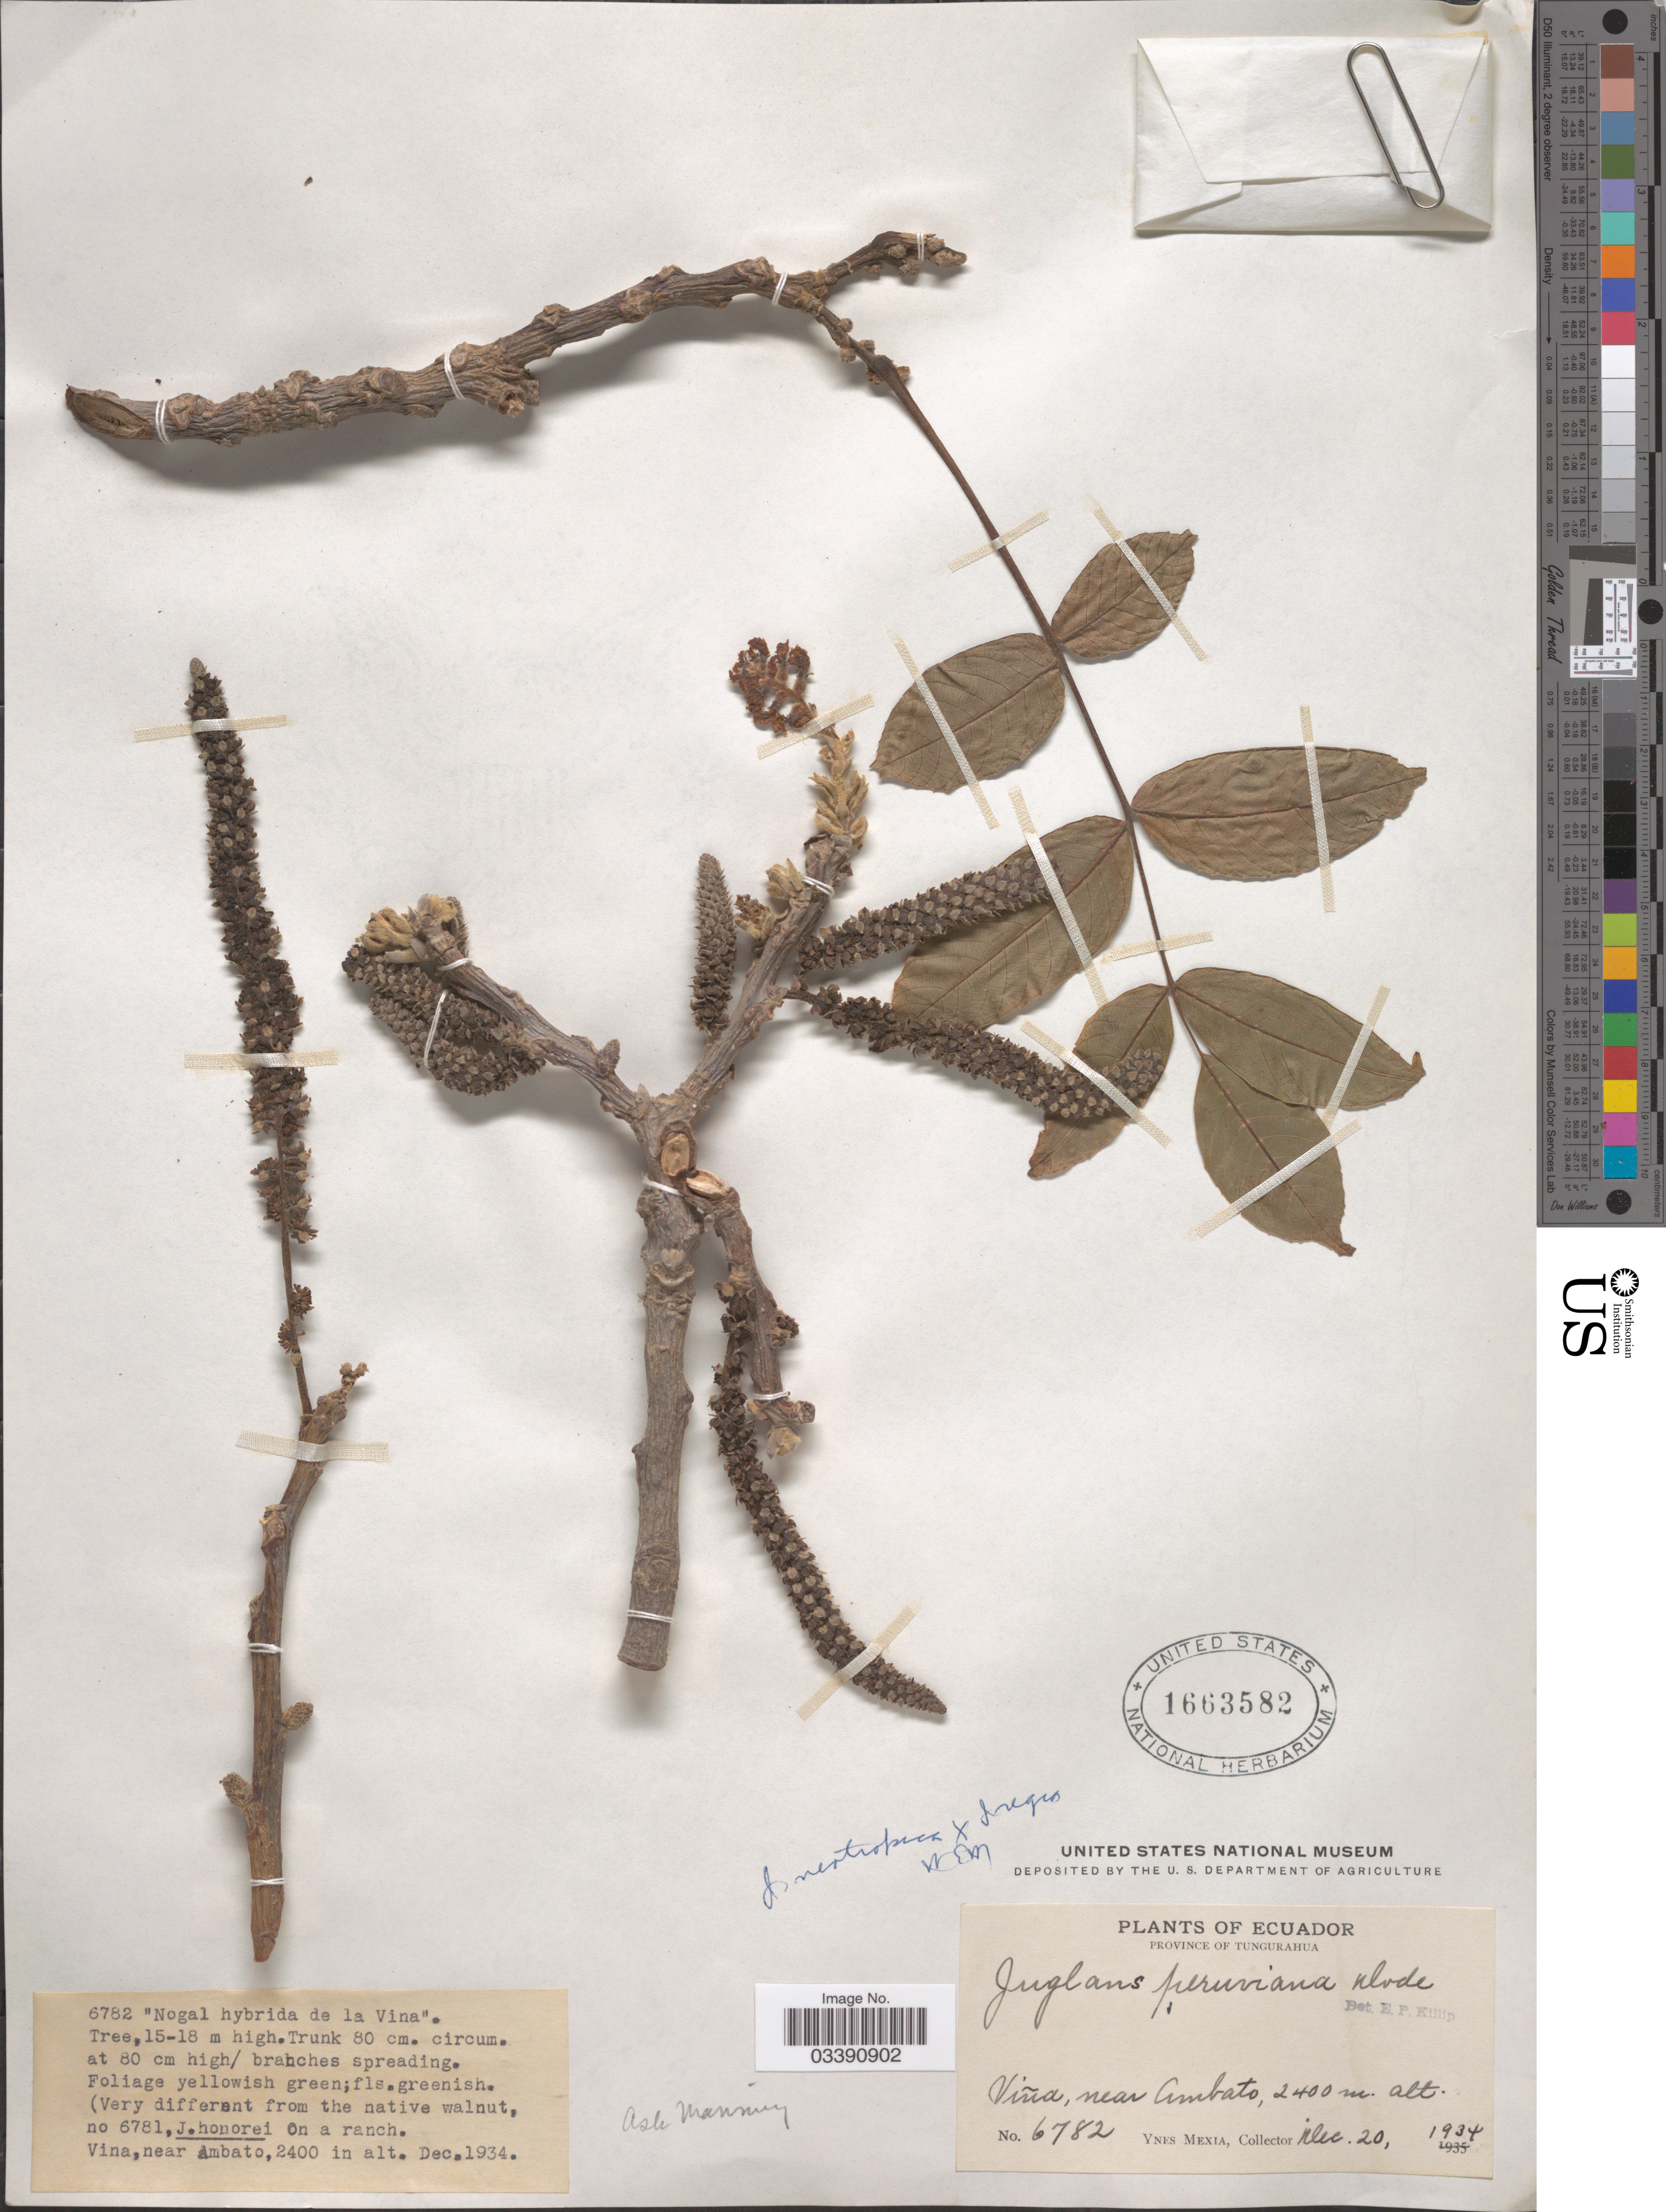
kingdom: Plantae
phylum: Tracheophyta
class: Magnoliopsida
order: Fagales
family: Juglandaceae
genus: Juglans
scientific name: Juglans neotropica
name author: Diels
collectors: Y. Mexia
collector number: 6782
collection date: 1934-12-20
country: Ecuador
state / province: Tungurahua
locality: Viña, near Ambato.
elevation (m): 2400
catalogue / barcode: US 1663582